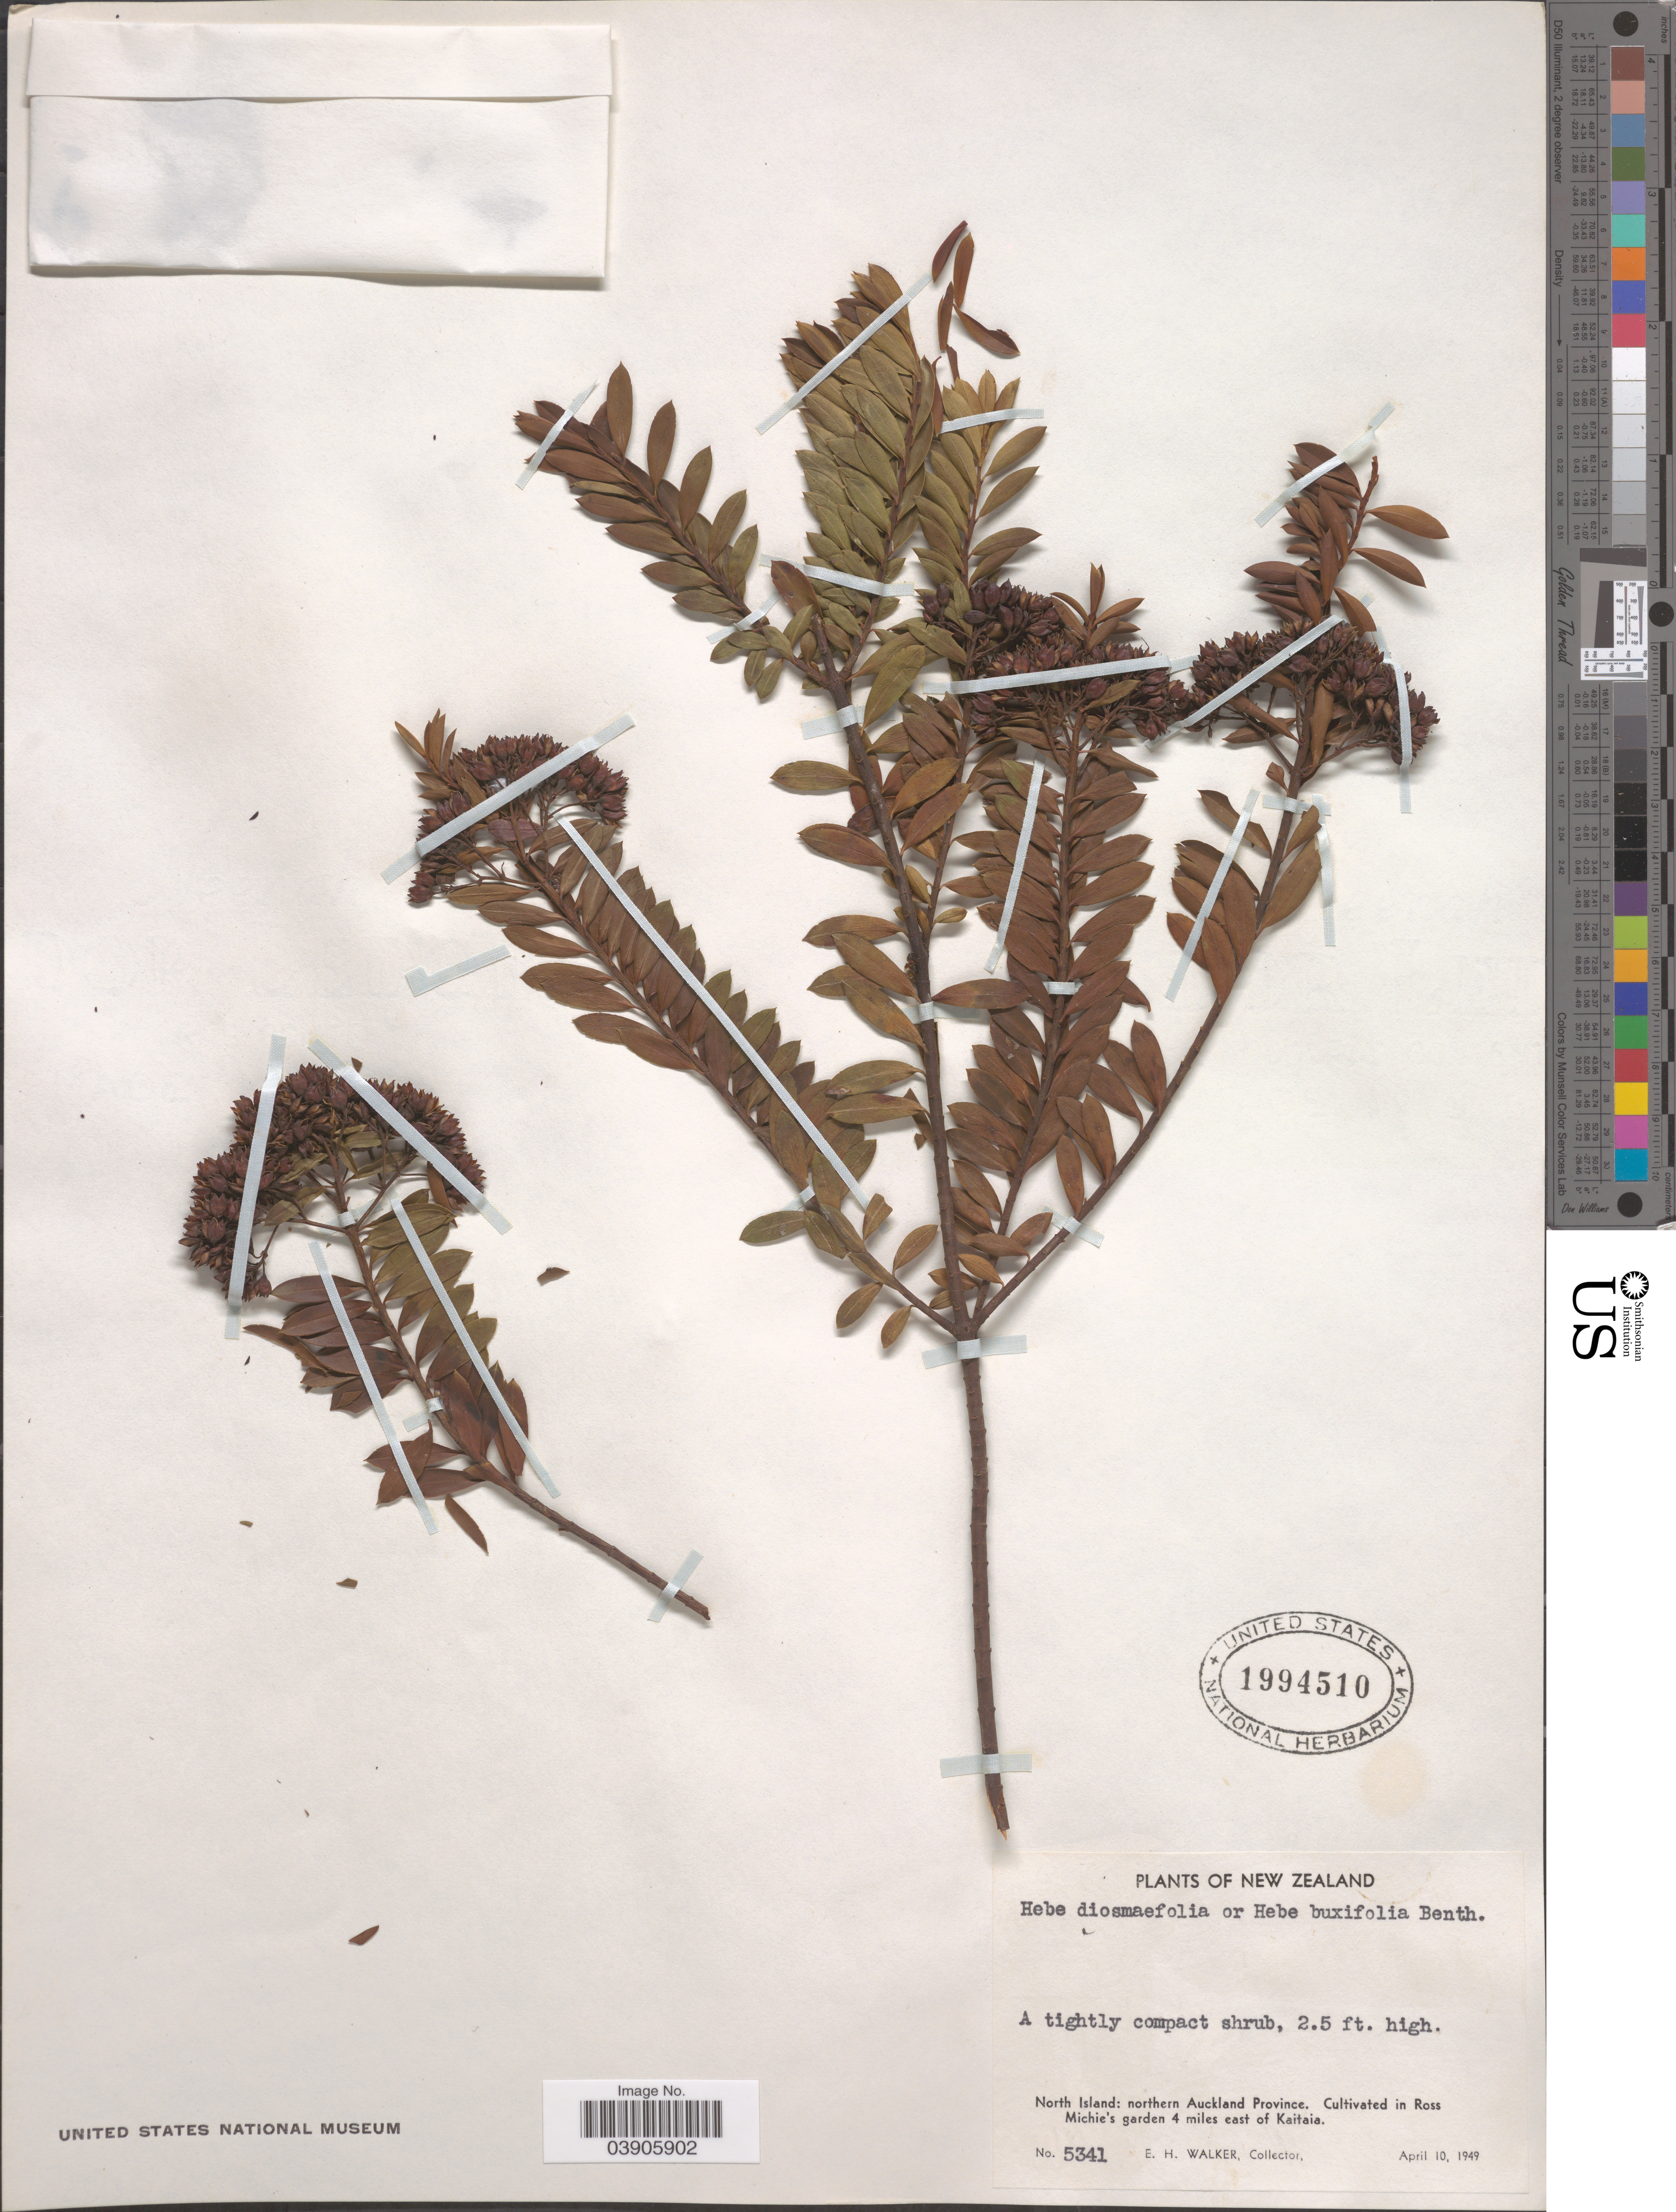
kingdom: Plantae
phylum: Tracheophyta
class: Magnoliopsida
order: Lamiales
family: Plantaginaceae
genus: Hebe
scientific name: Hebe diosmifolia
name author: (A. Cunn.) Andersen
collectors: E. H. Walker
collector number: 5341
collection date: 1949-04-10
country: New Zealand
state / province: Auckland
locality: North Island: northern Auckland Province. Cultivated in Ross Michie's garden 4 miles east of kaitaia.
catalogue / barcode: US 1994510